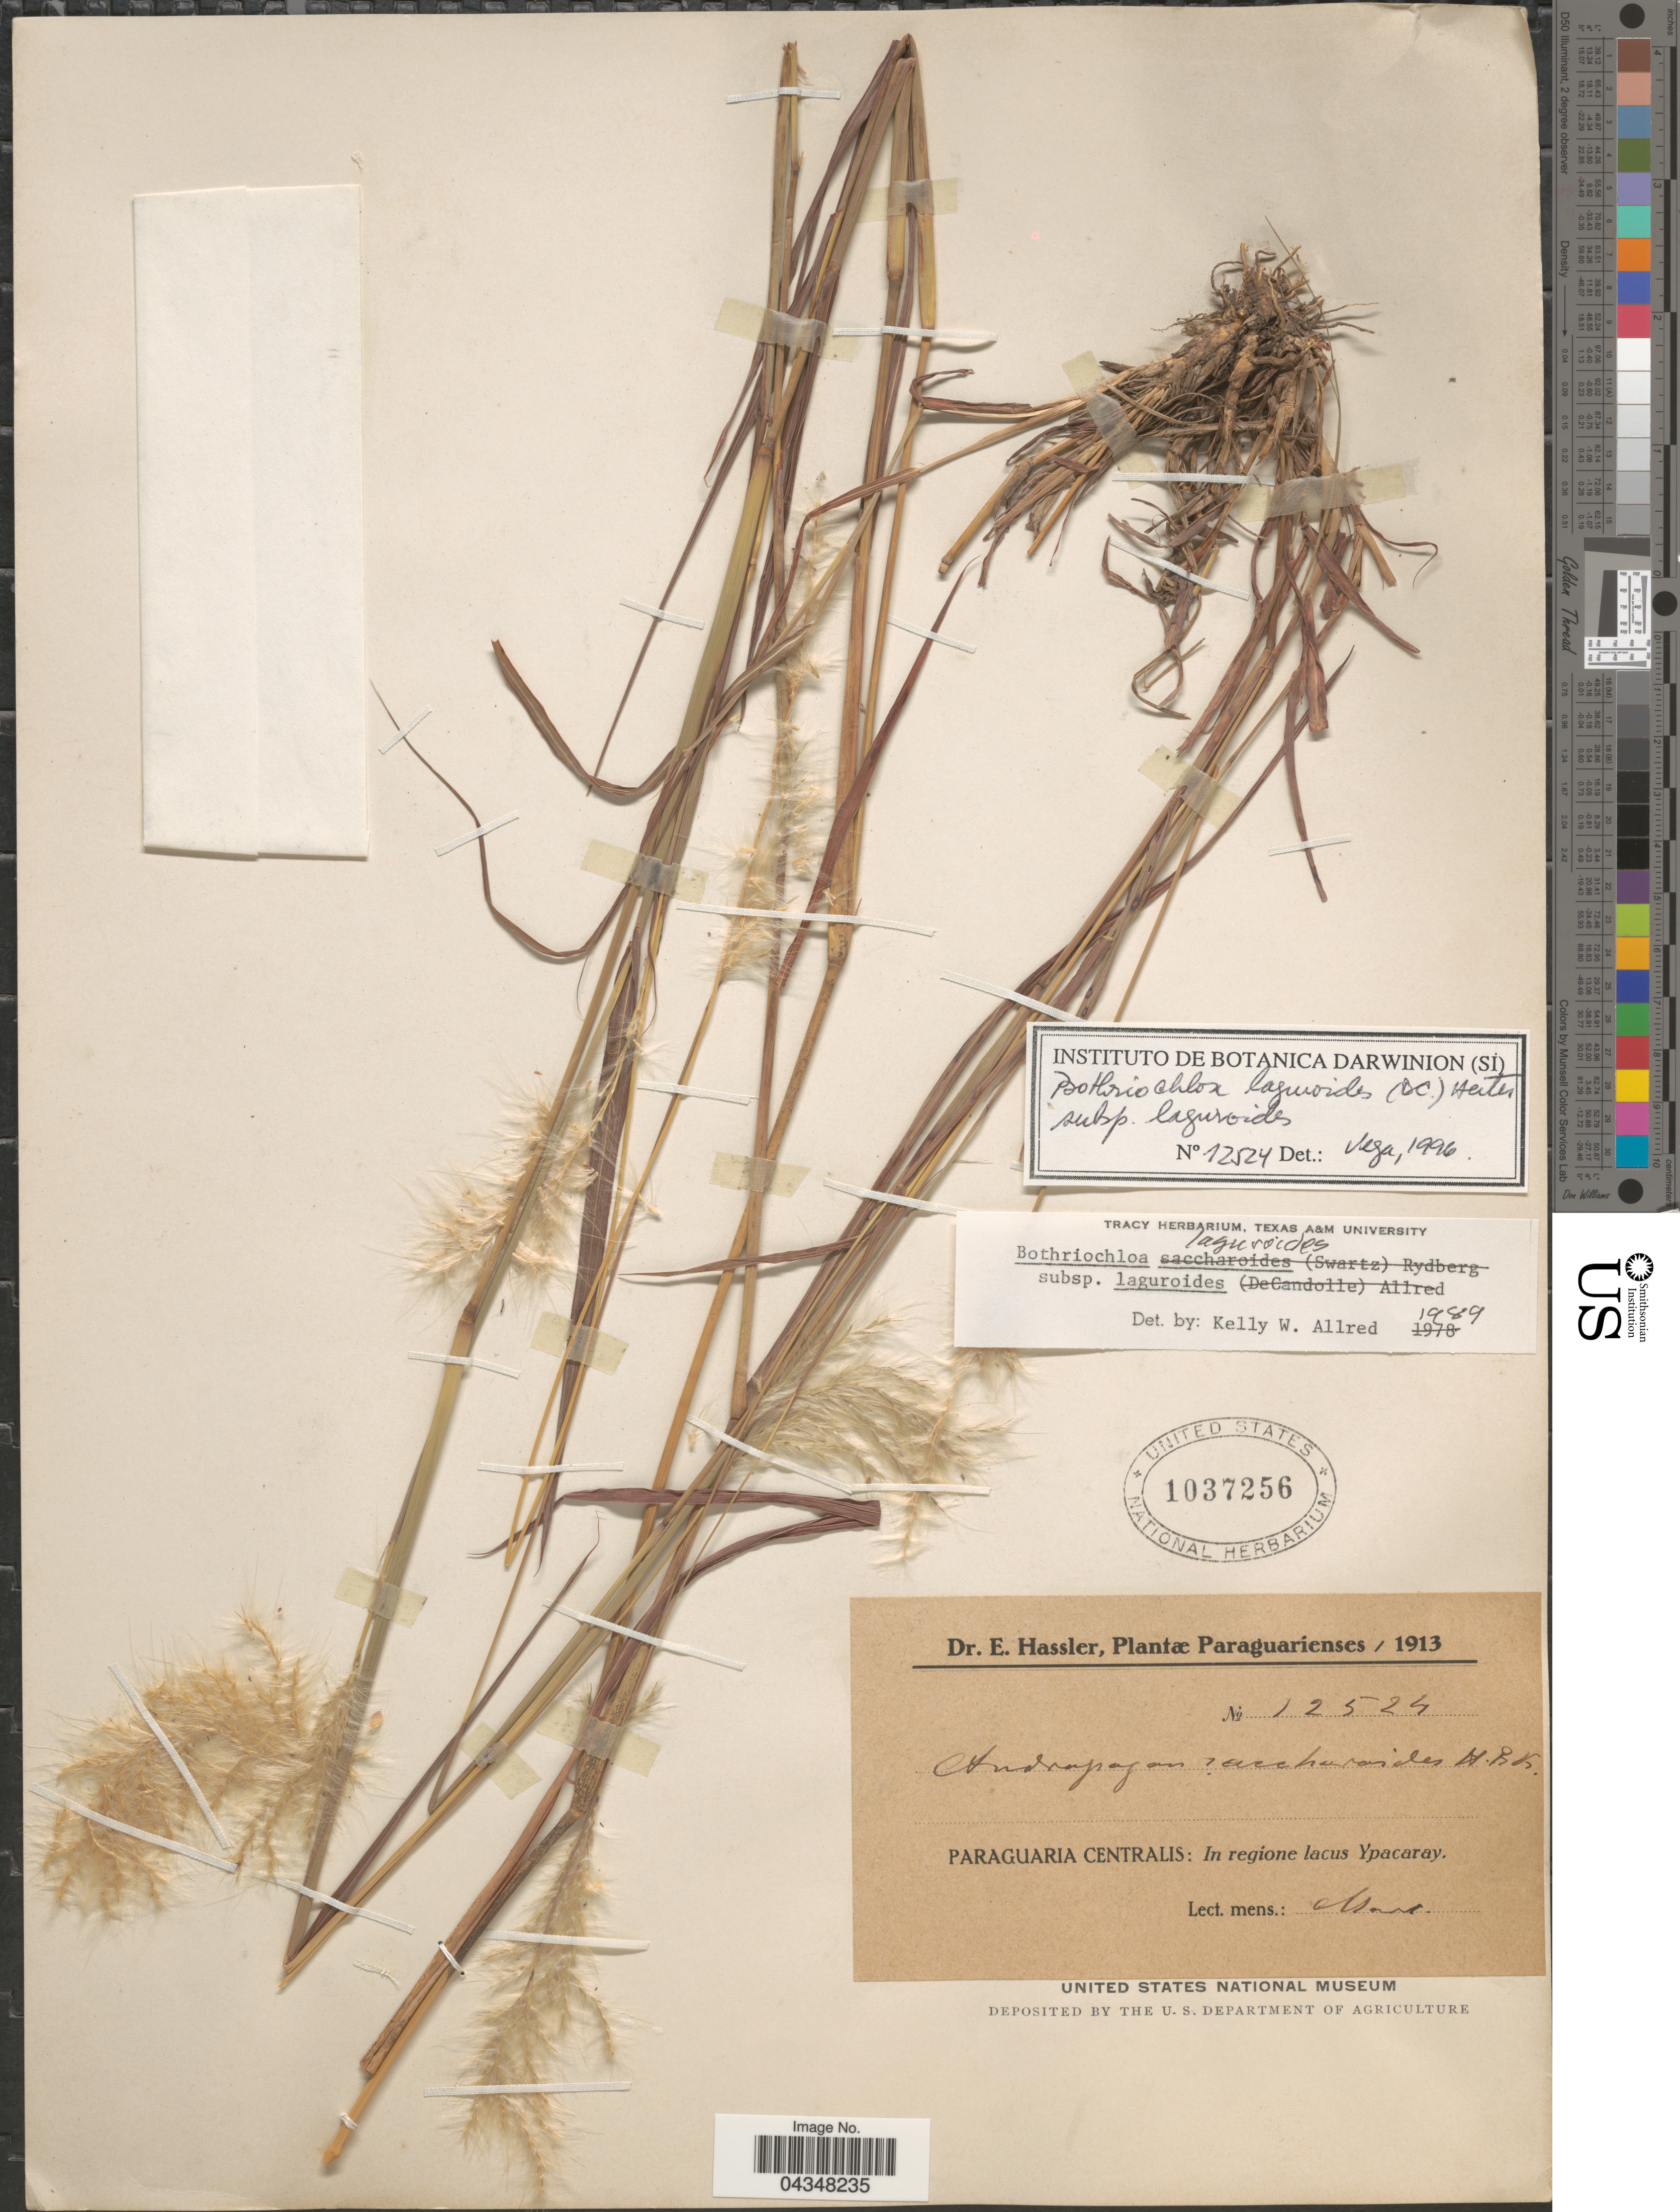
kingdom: Plantae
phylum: Tracheophyta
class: Liliopsida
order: Poales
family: Poaceae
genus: Bothriochloa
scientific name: Bothriochloa laguroides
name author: (DC.) Herter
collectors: E. Hassler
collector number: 12524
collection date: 1913-03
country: Paraguay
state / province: Paraguari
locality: Paraguaria Centralis: In regione lacus Ypacaray.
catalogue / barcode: US 1037256